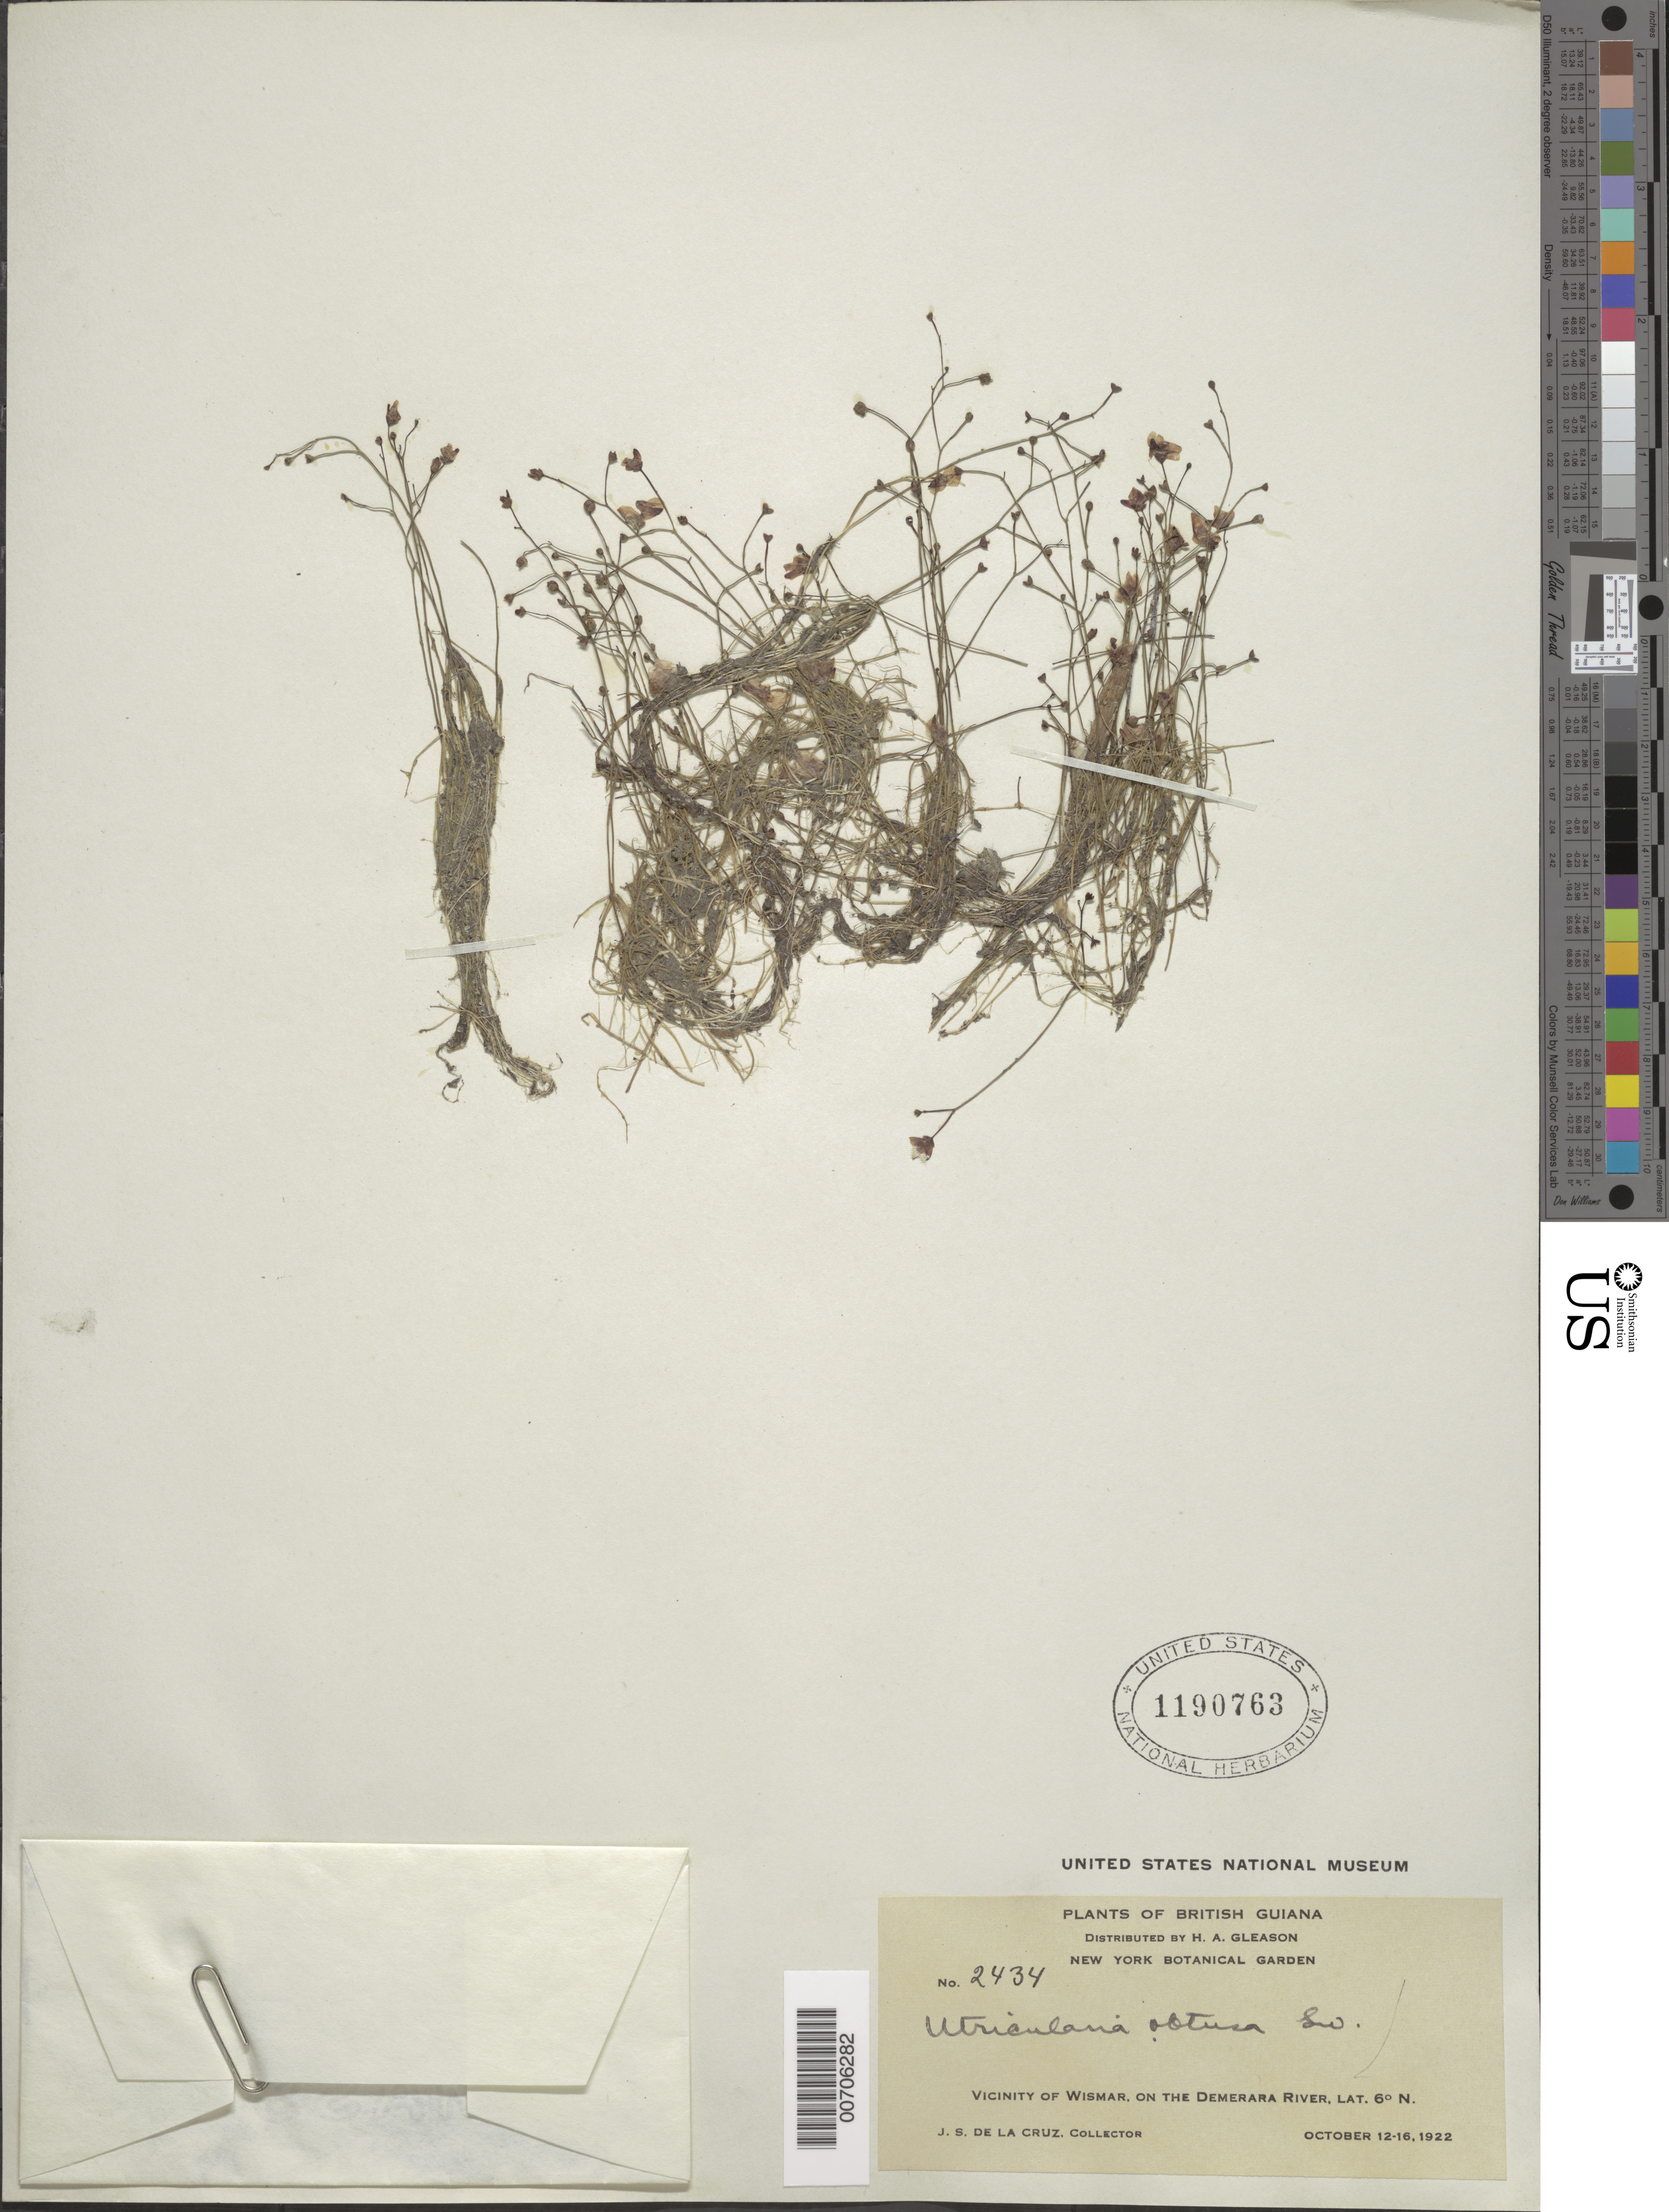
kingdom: Plantae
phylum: Tracheophyta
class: Magnoliopsida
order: Lamiales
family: Lentibulariaceae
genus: Utricularia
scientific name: Utricularia obtusa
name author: Sw.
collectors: J. S. de la Cruz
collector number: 2434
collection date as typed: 12-Oct-22 to 16-Oct-22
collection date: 1922-10-12/1922-10-16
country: Guyana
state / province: U. Demerara-Berbice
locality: Wismar vic., on the Demerara River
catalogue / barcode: US 1190763